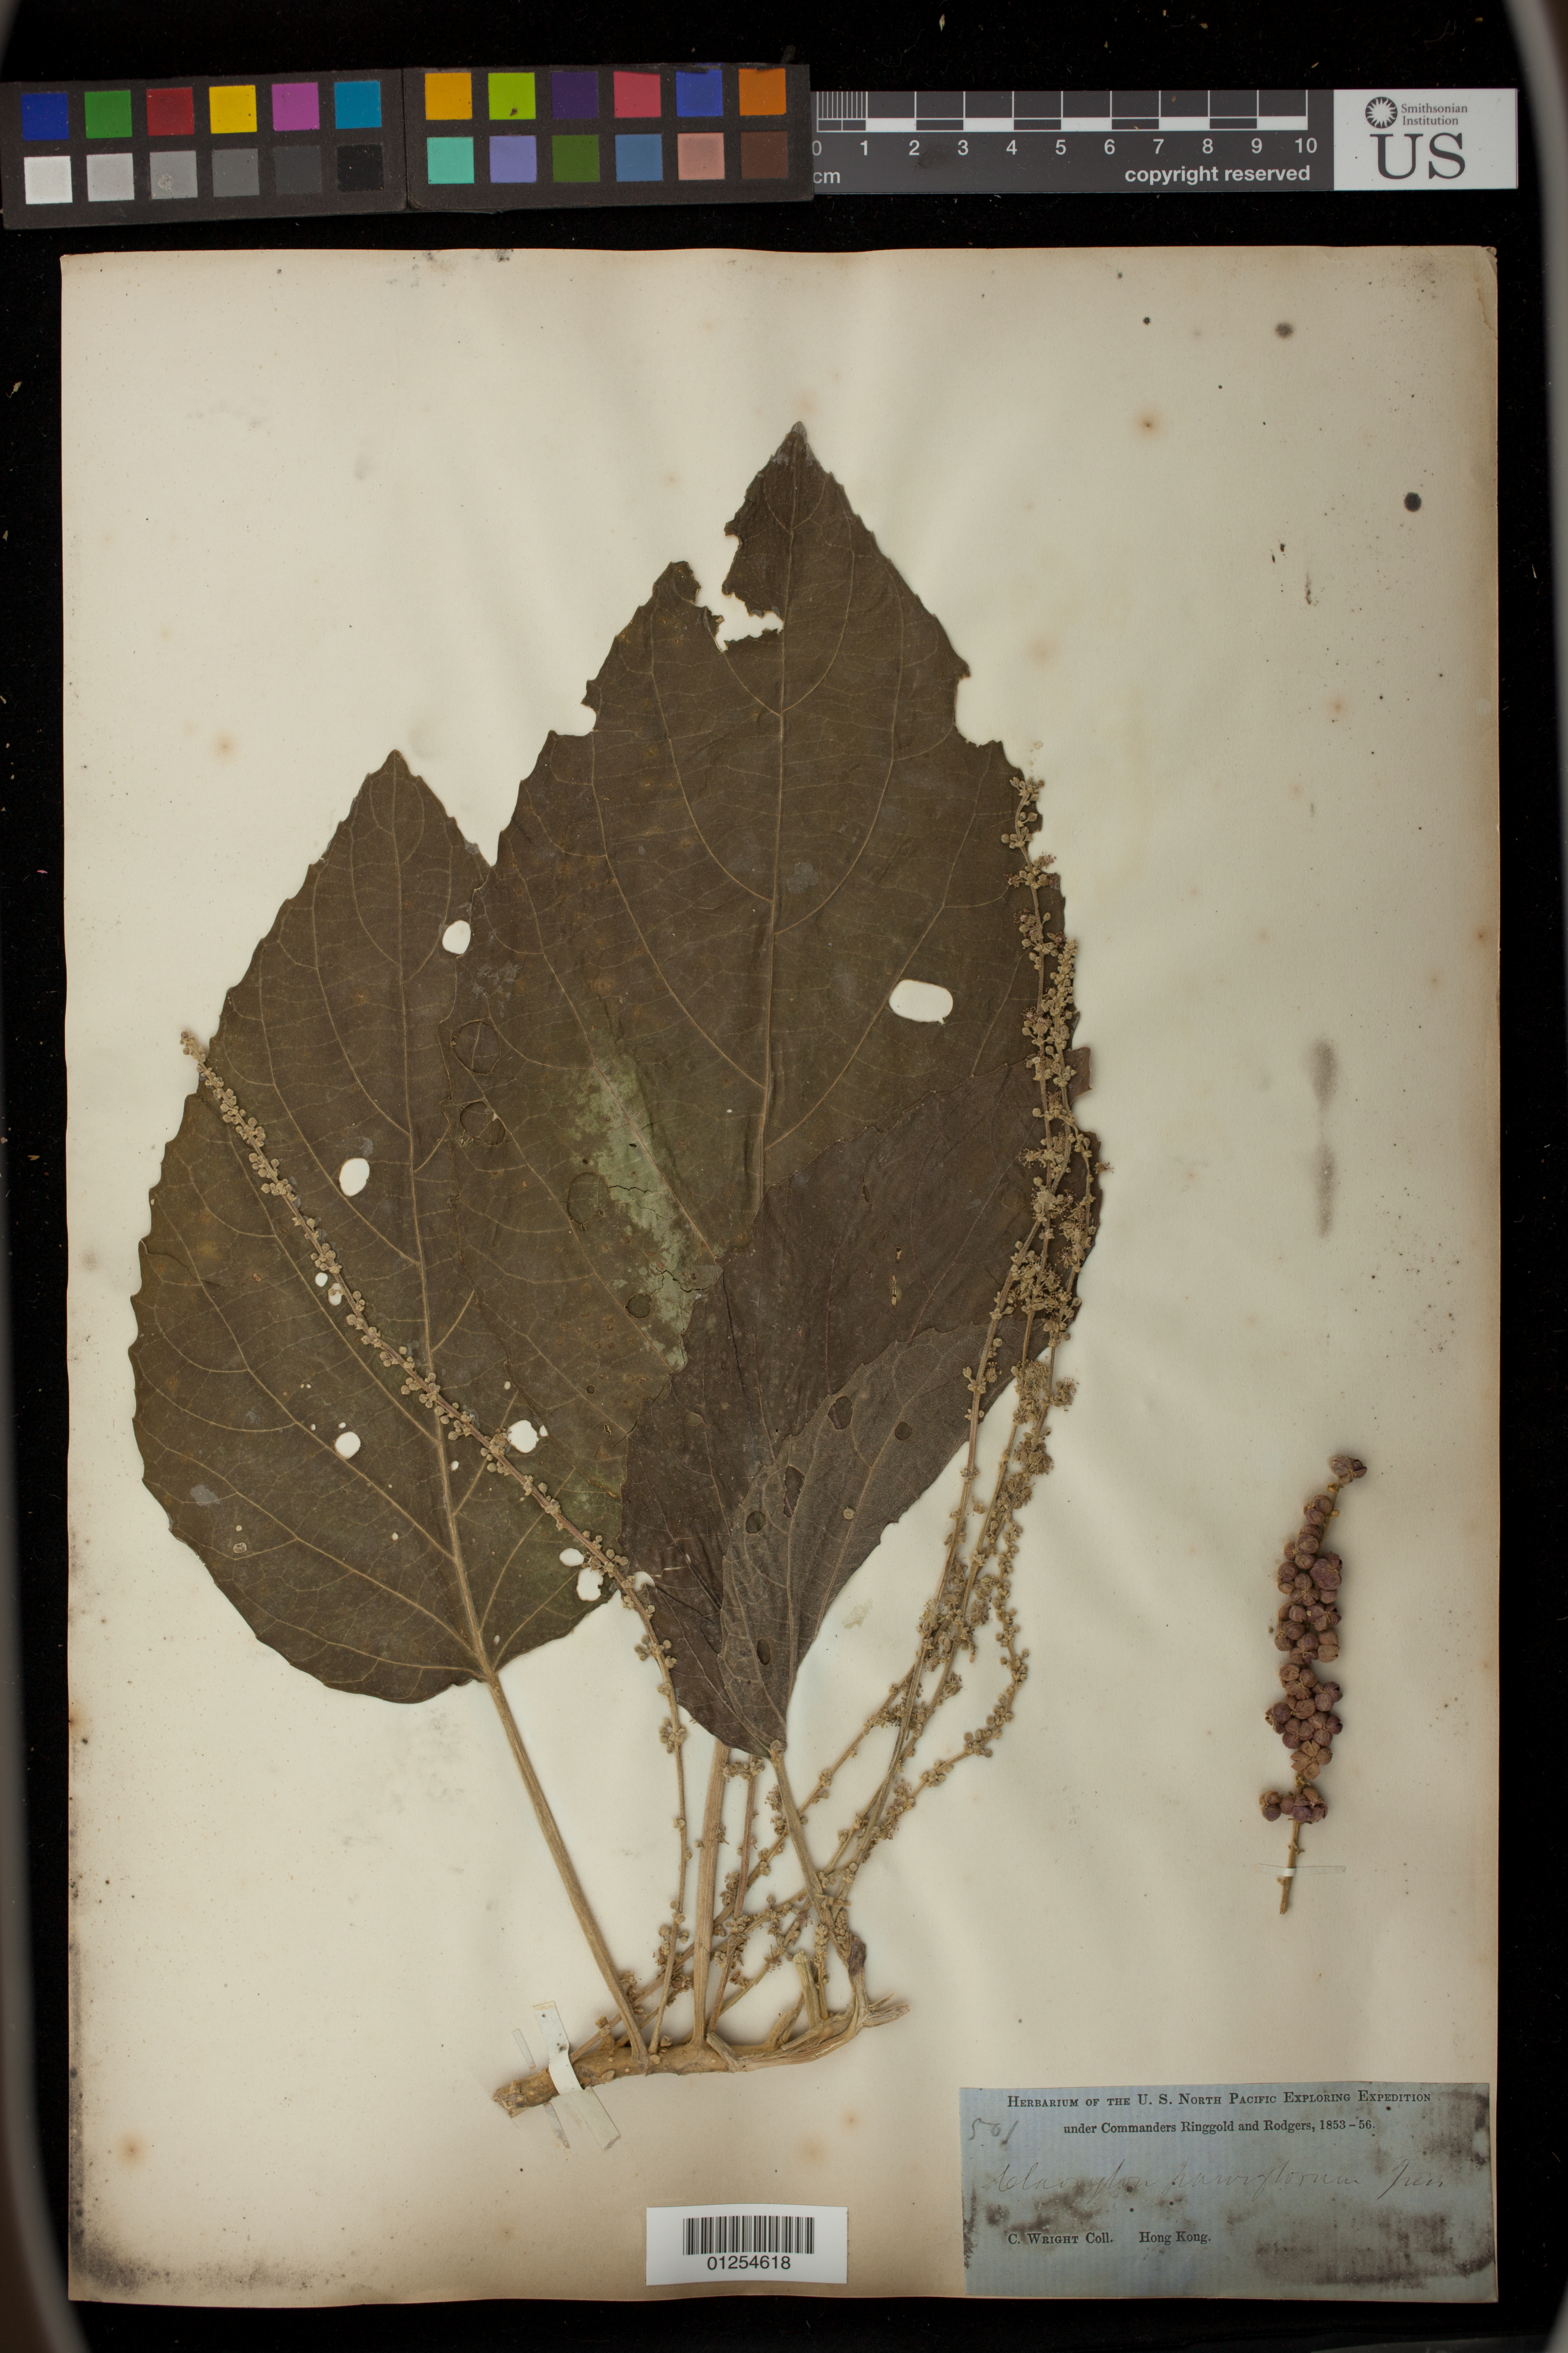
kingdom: Plantae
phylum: Tracheophyta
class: Magnoliopsida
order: Malpighiales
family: Euphorbiaceae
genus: Claoxylon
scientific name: Claoxylon mercurialis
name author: (L.) Thwaites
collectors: C. Wright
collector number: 501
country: China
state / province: Hong Kong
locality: Hong Kong